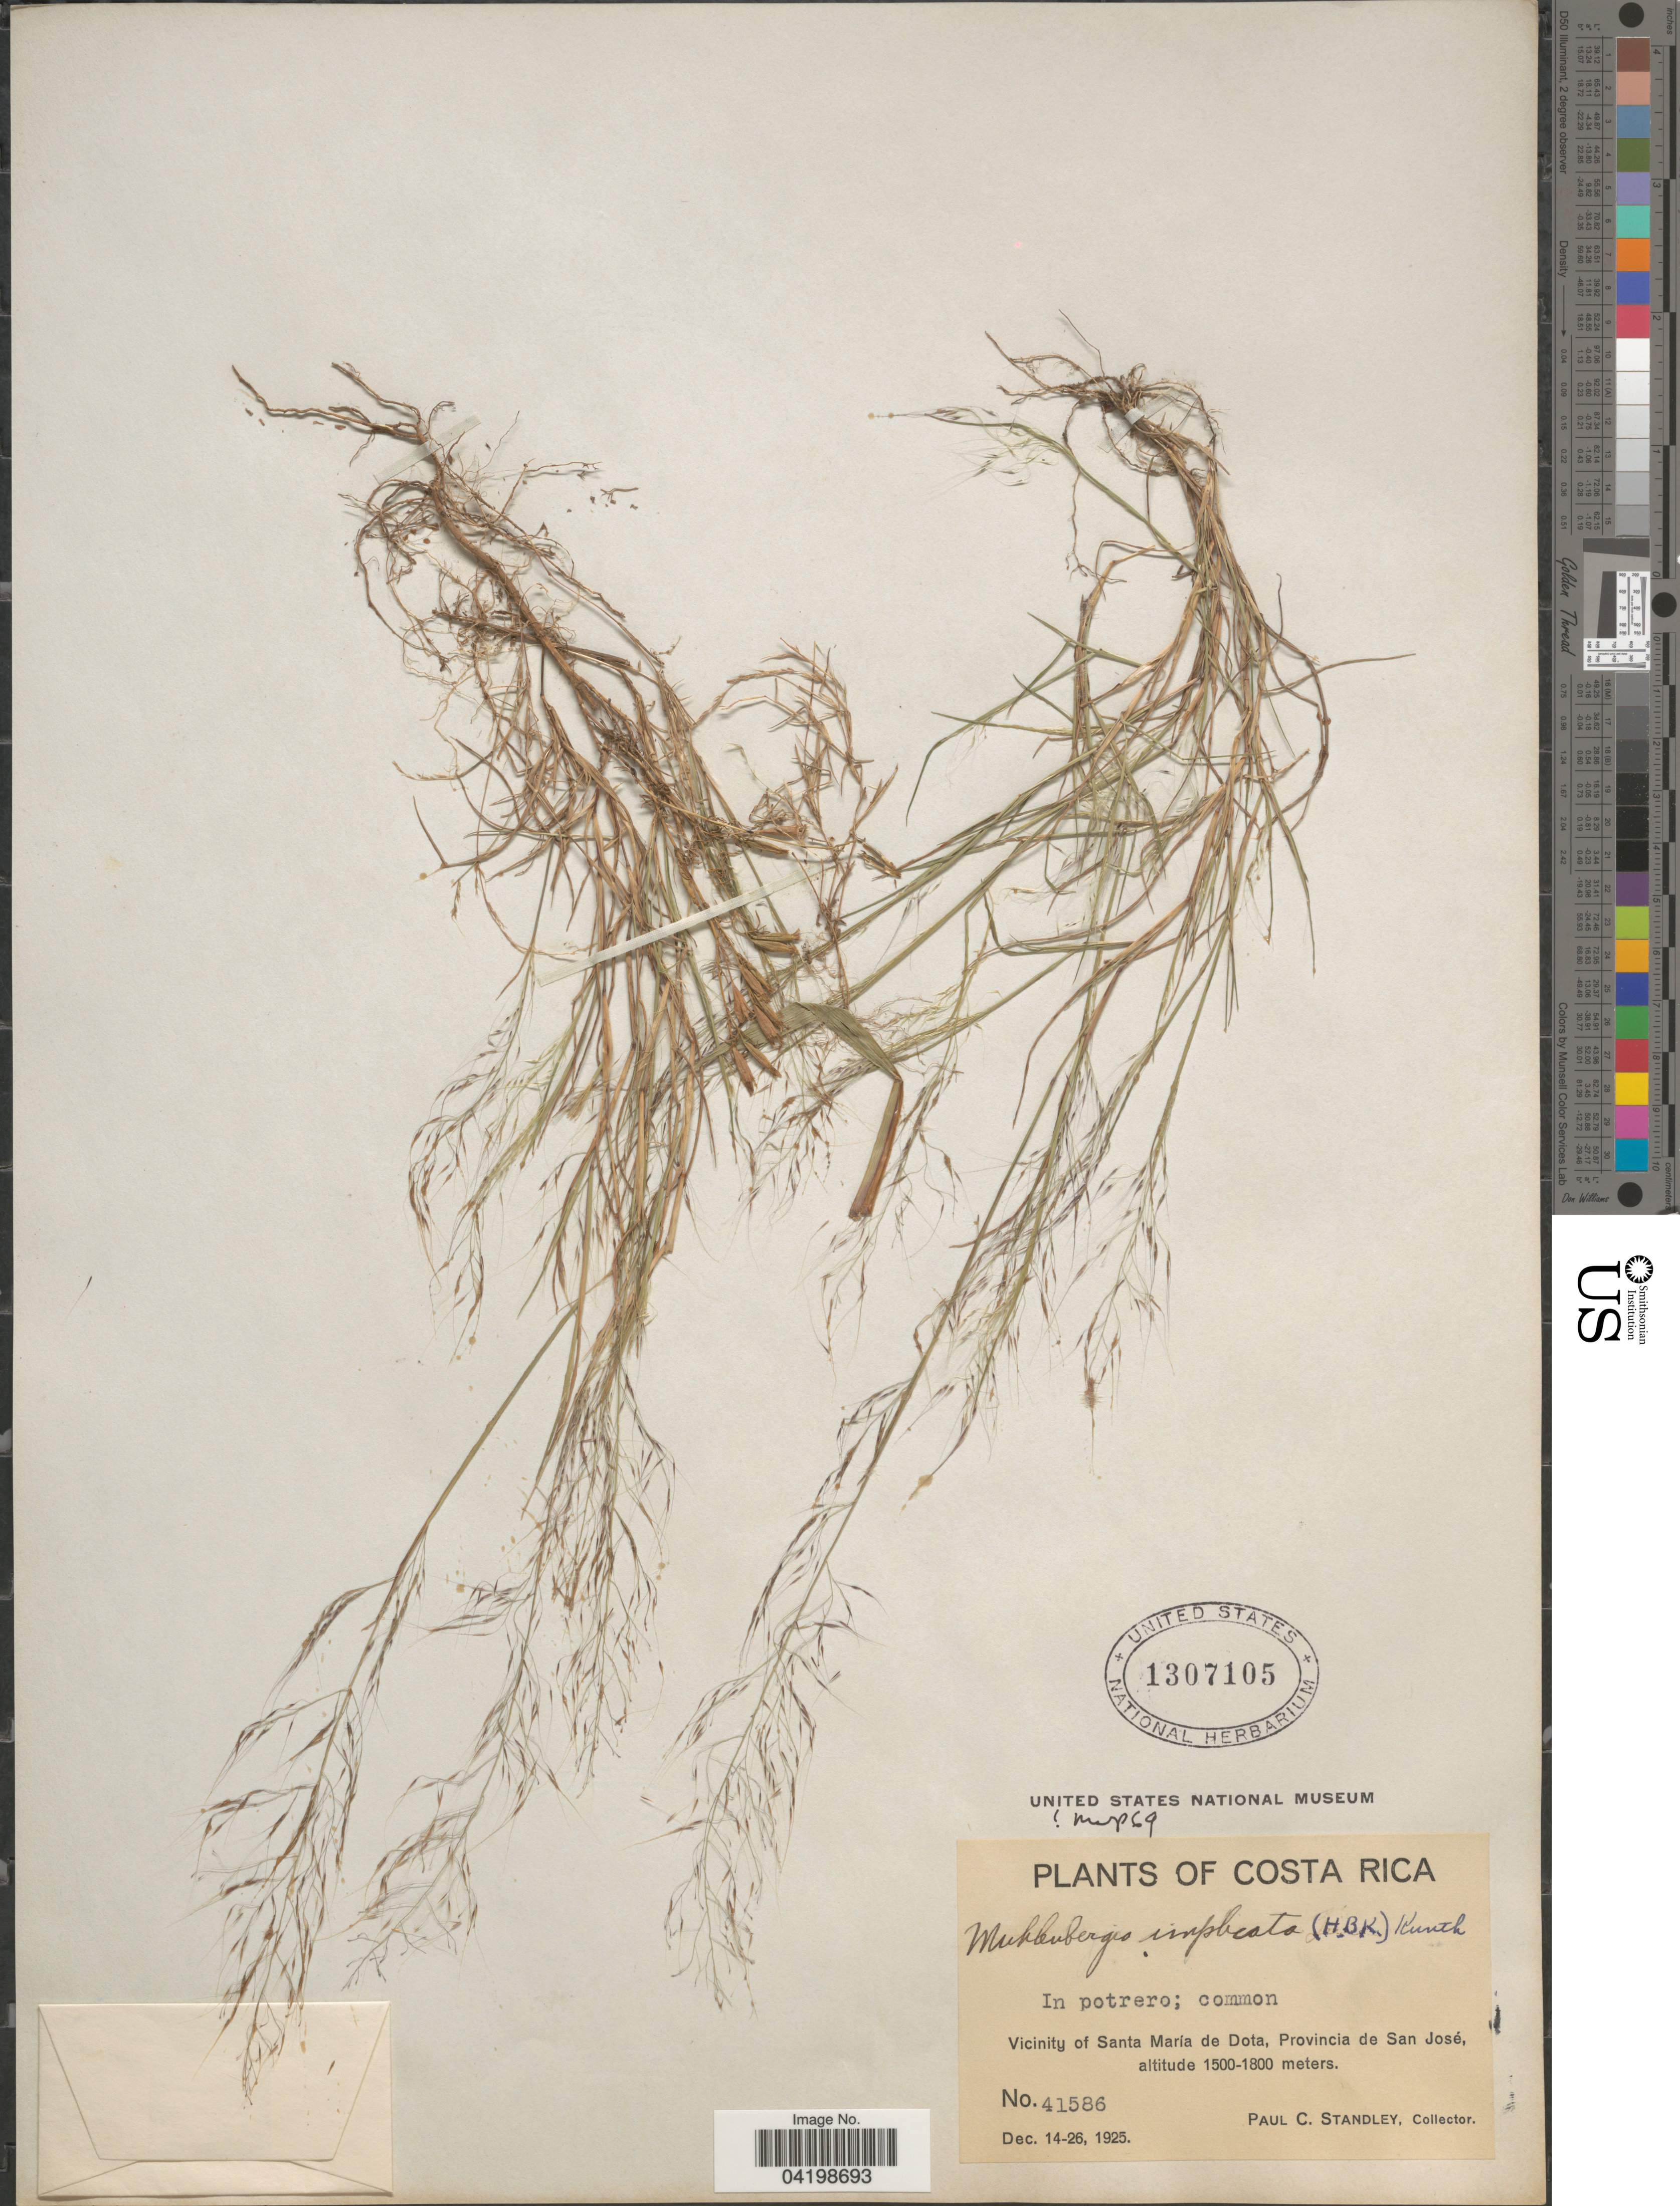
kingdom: Plantae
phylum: Tracheophyta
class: Liliopsida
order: Poales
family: Poaceae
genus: Muhlenbergia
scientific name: Muhlenbergia implicata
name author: (Kunth) Trin.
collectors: P. C. Standley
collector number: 41586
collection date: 1925-12-14/1925-12-26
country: Costa Rica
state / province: San José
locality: In potrero; common. Vicinity of Santa María de Dota.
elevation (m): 1500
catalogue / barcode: US 1307105